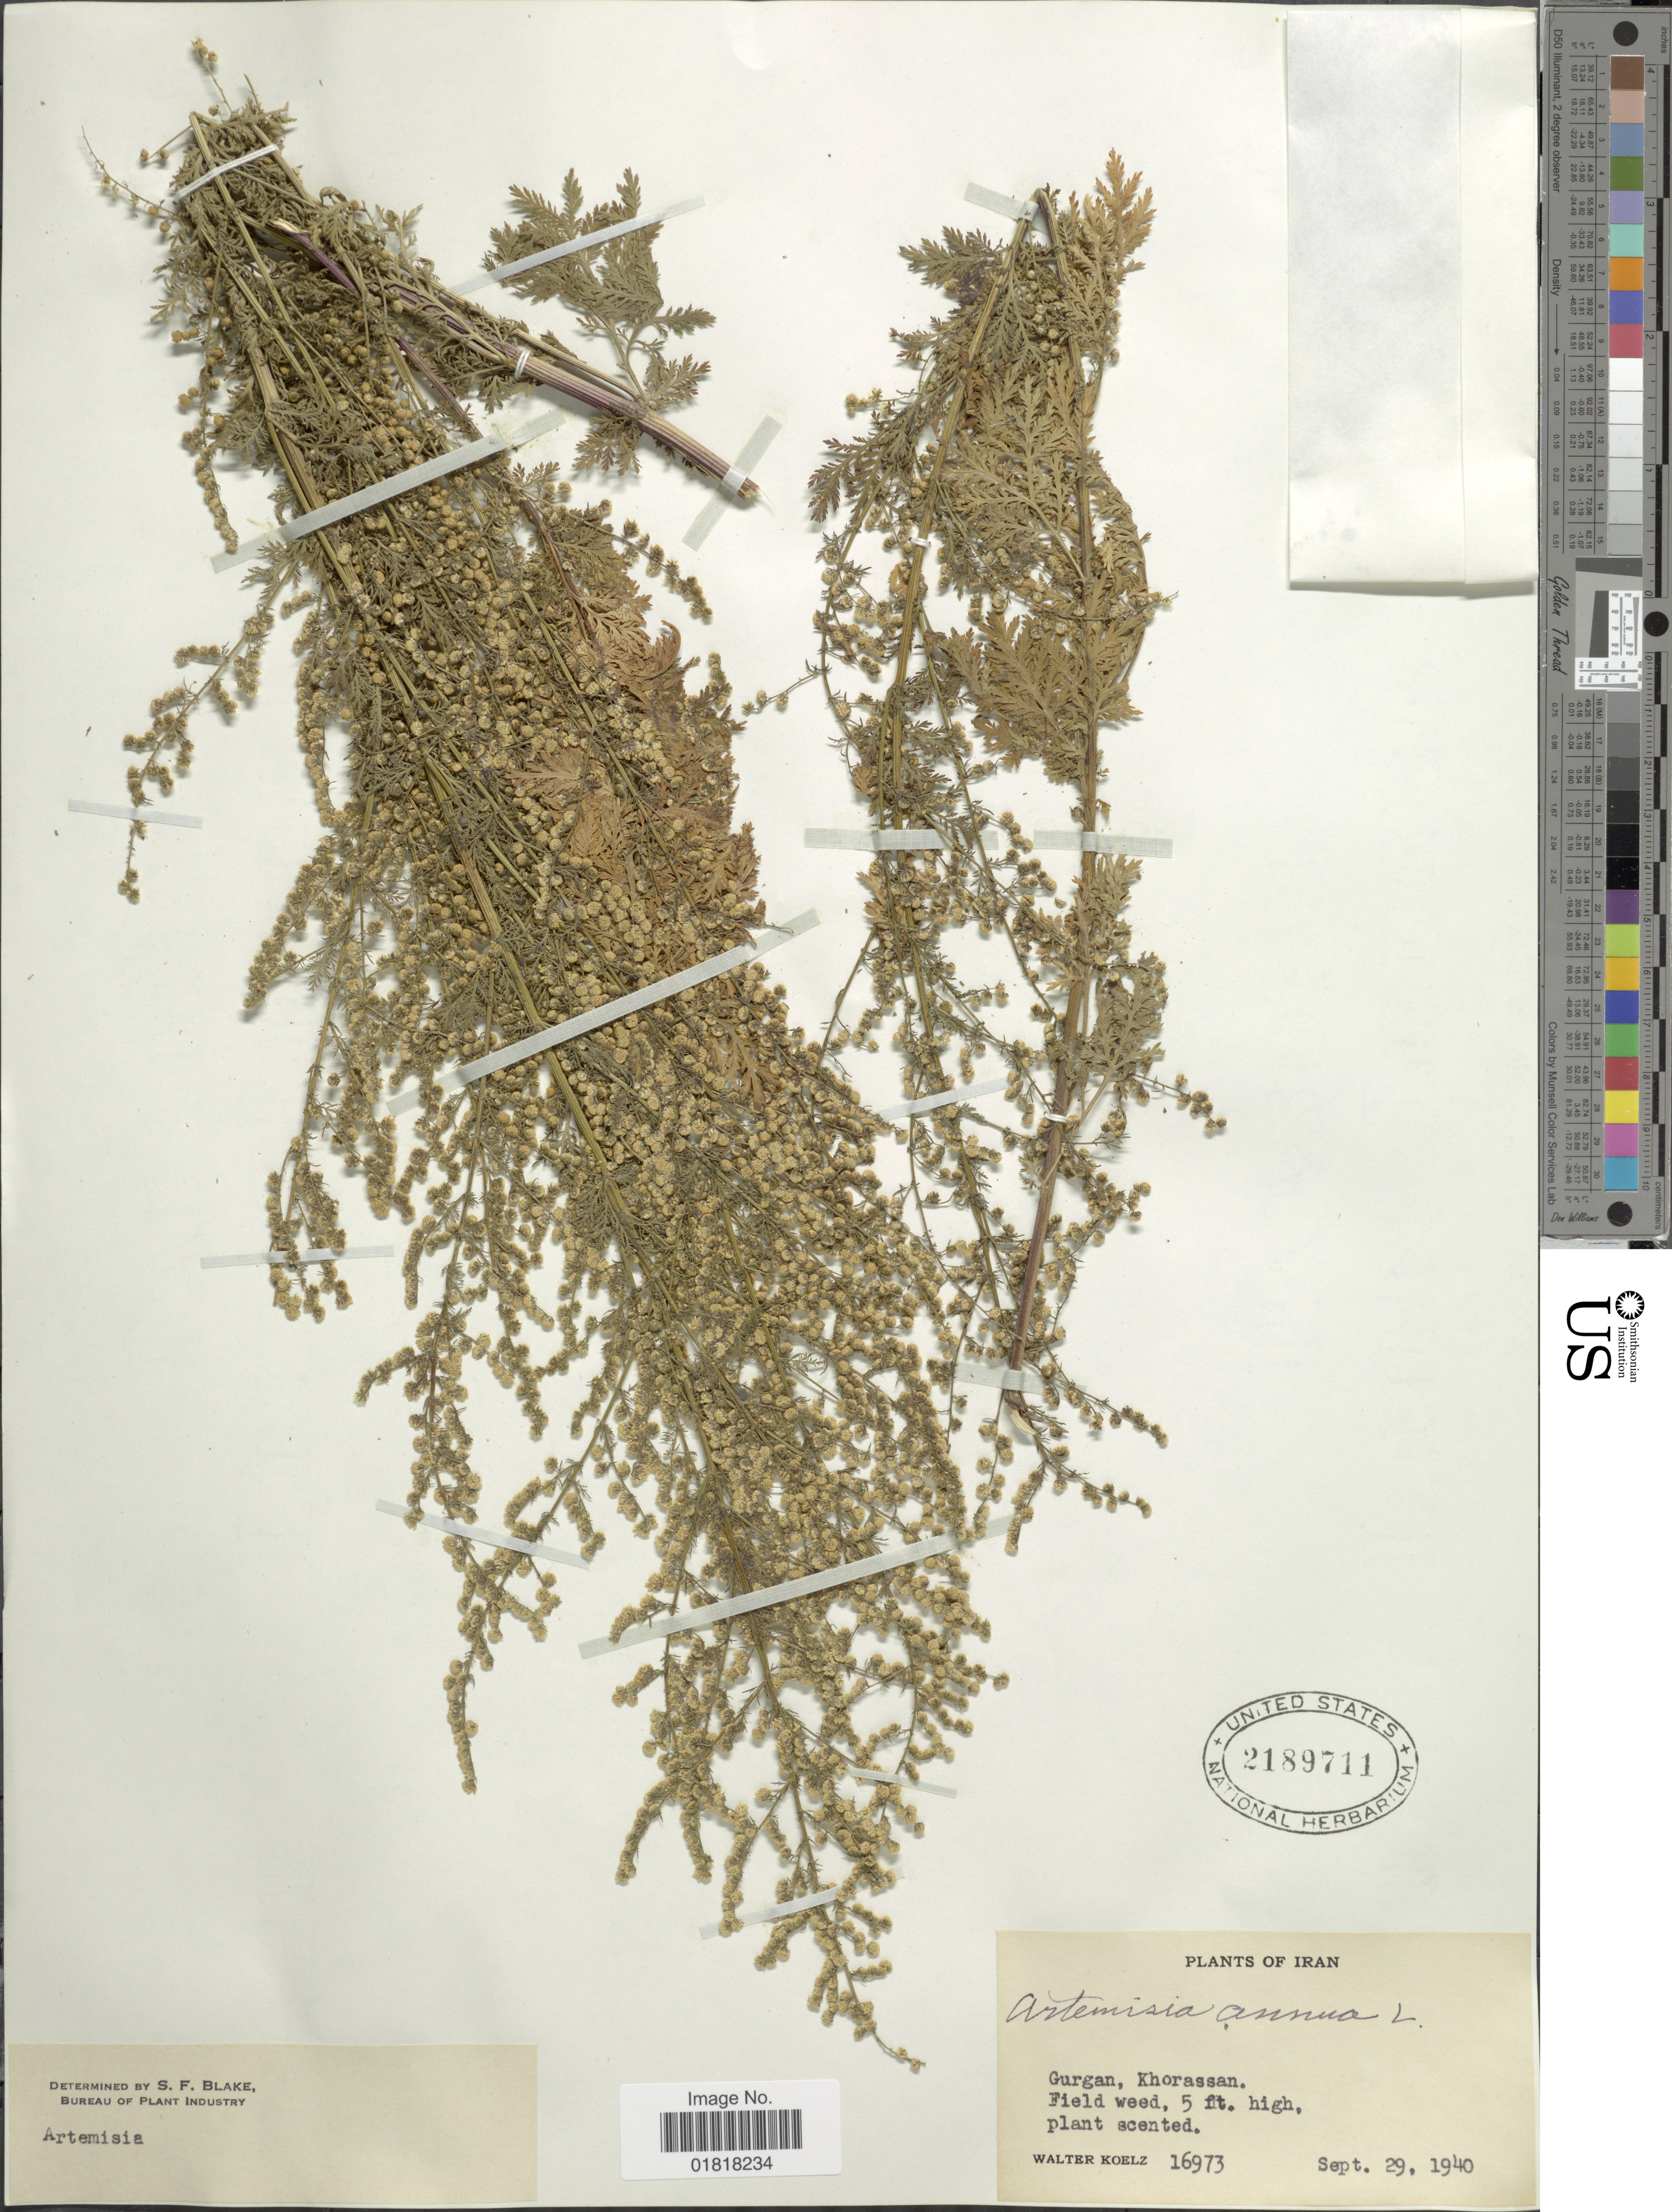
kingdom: Plantae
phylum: Tracheophyta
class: Magnoliopsida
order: Asterales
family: Asteraceae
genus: Artemisia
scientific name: Artemisia annua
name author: L.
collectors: W. N. Koelz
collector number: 16973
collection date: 1940-09-29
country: Iran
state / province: Khorasan [obsolete]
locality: Gurgan, Field weed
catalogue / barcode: US 2189711